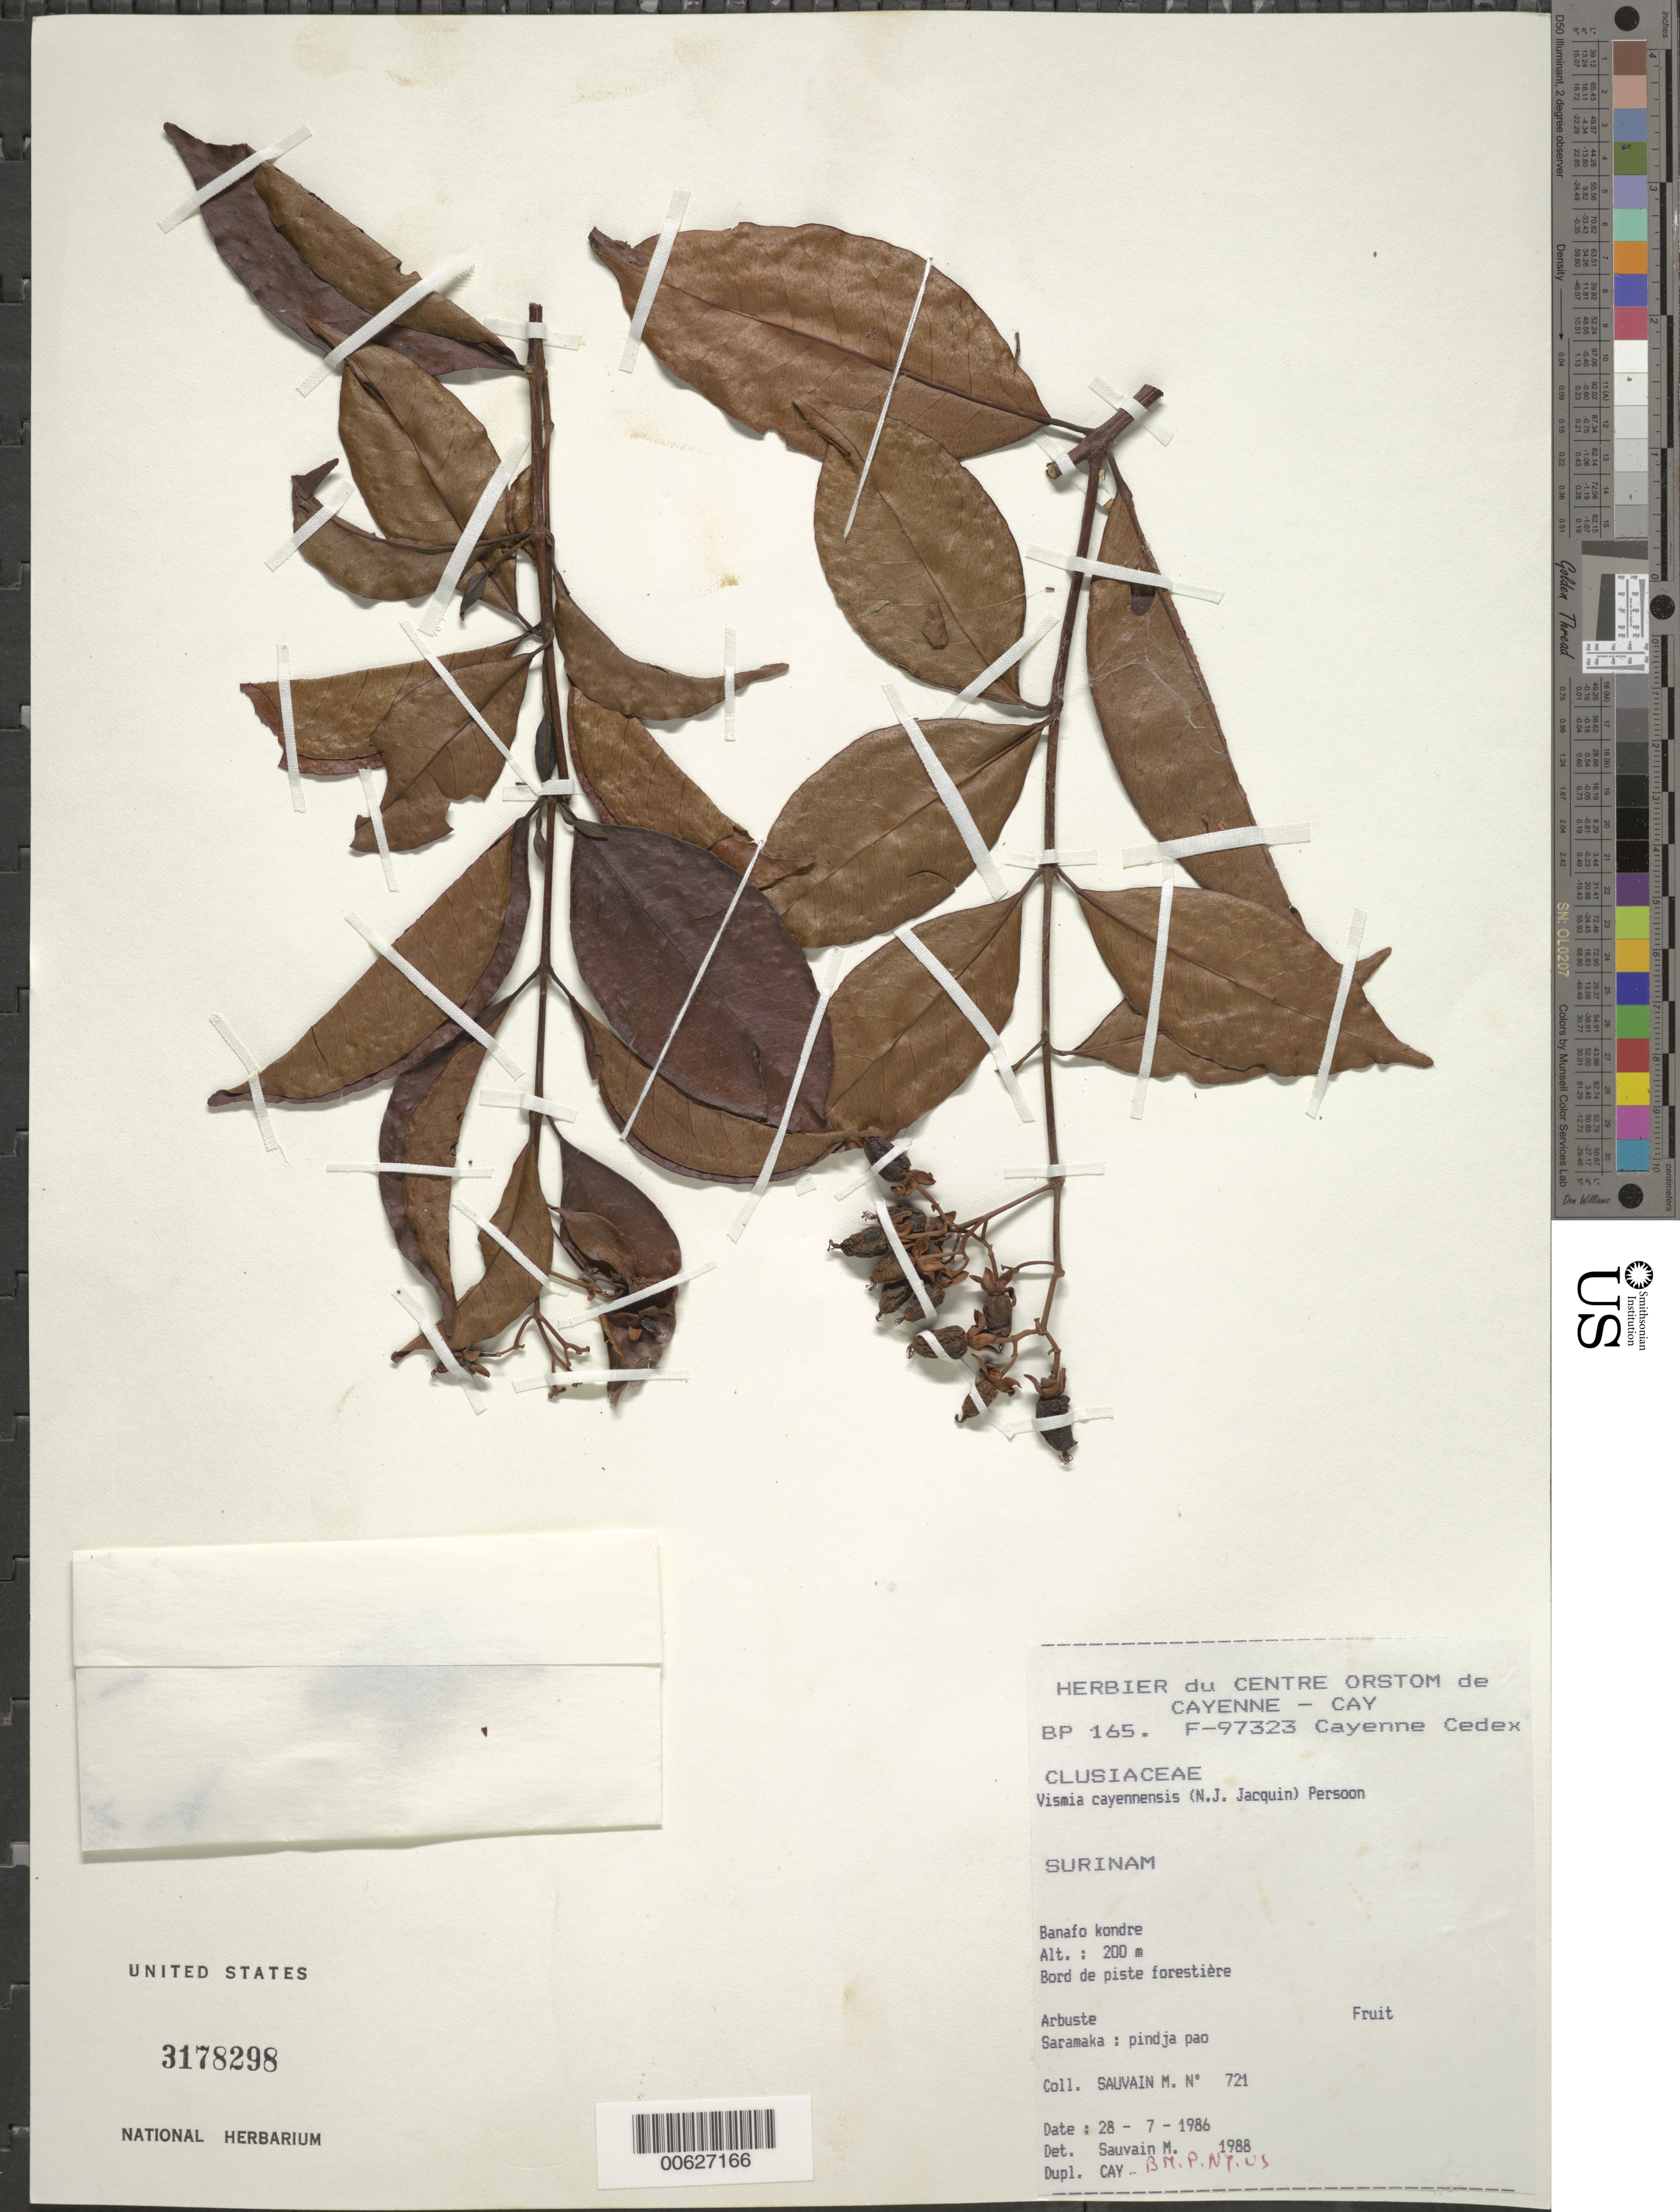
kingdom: Plantae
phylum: Tracheophyta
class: Magnoliopsida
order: Malpighiales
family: Hypericaceae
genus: Vismia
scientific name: Vismia cayennensis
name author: (Jacq.) Pers.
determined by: Sauvain, M.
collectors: M. Sauvain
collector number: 721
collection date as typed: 28-Jul-86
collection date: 1986-07-28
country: Suriname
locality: Banafokondre, SURINAMEe R.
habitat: Bord de piste forestiere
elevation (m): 200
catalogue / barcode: US 3178298